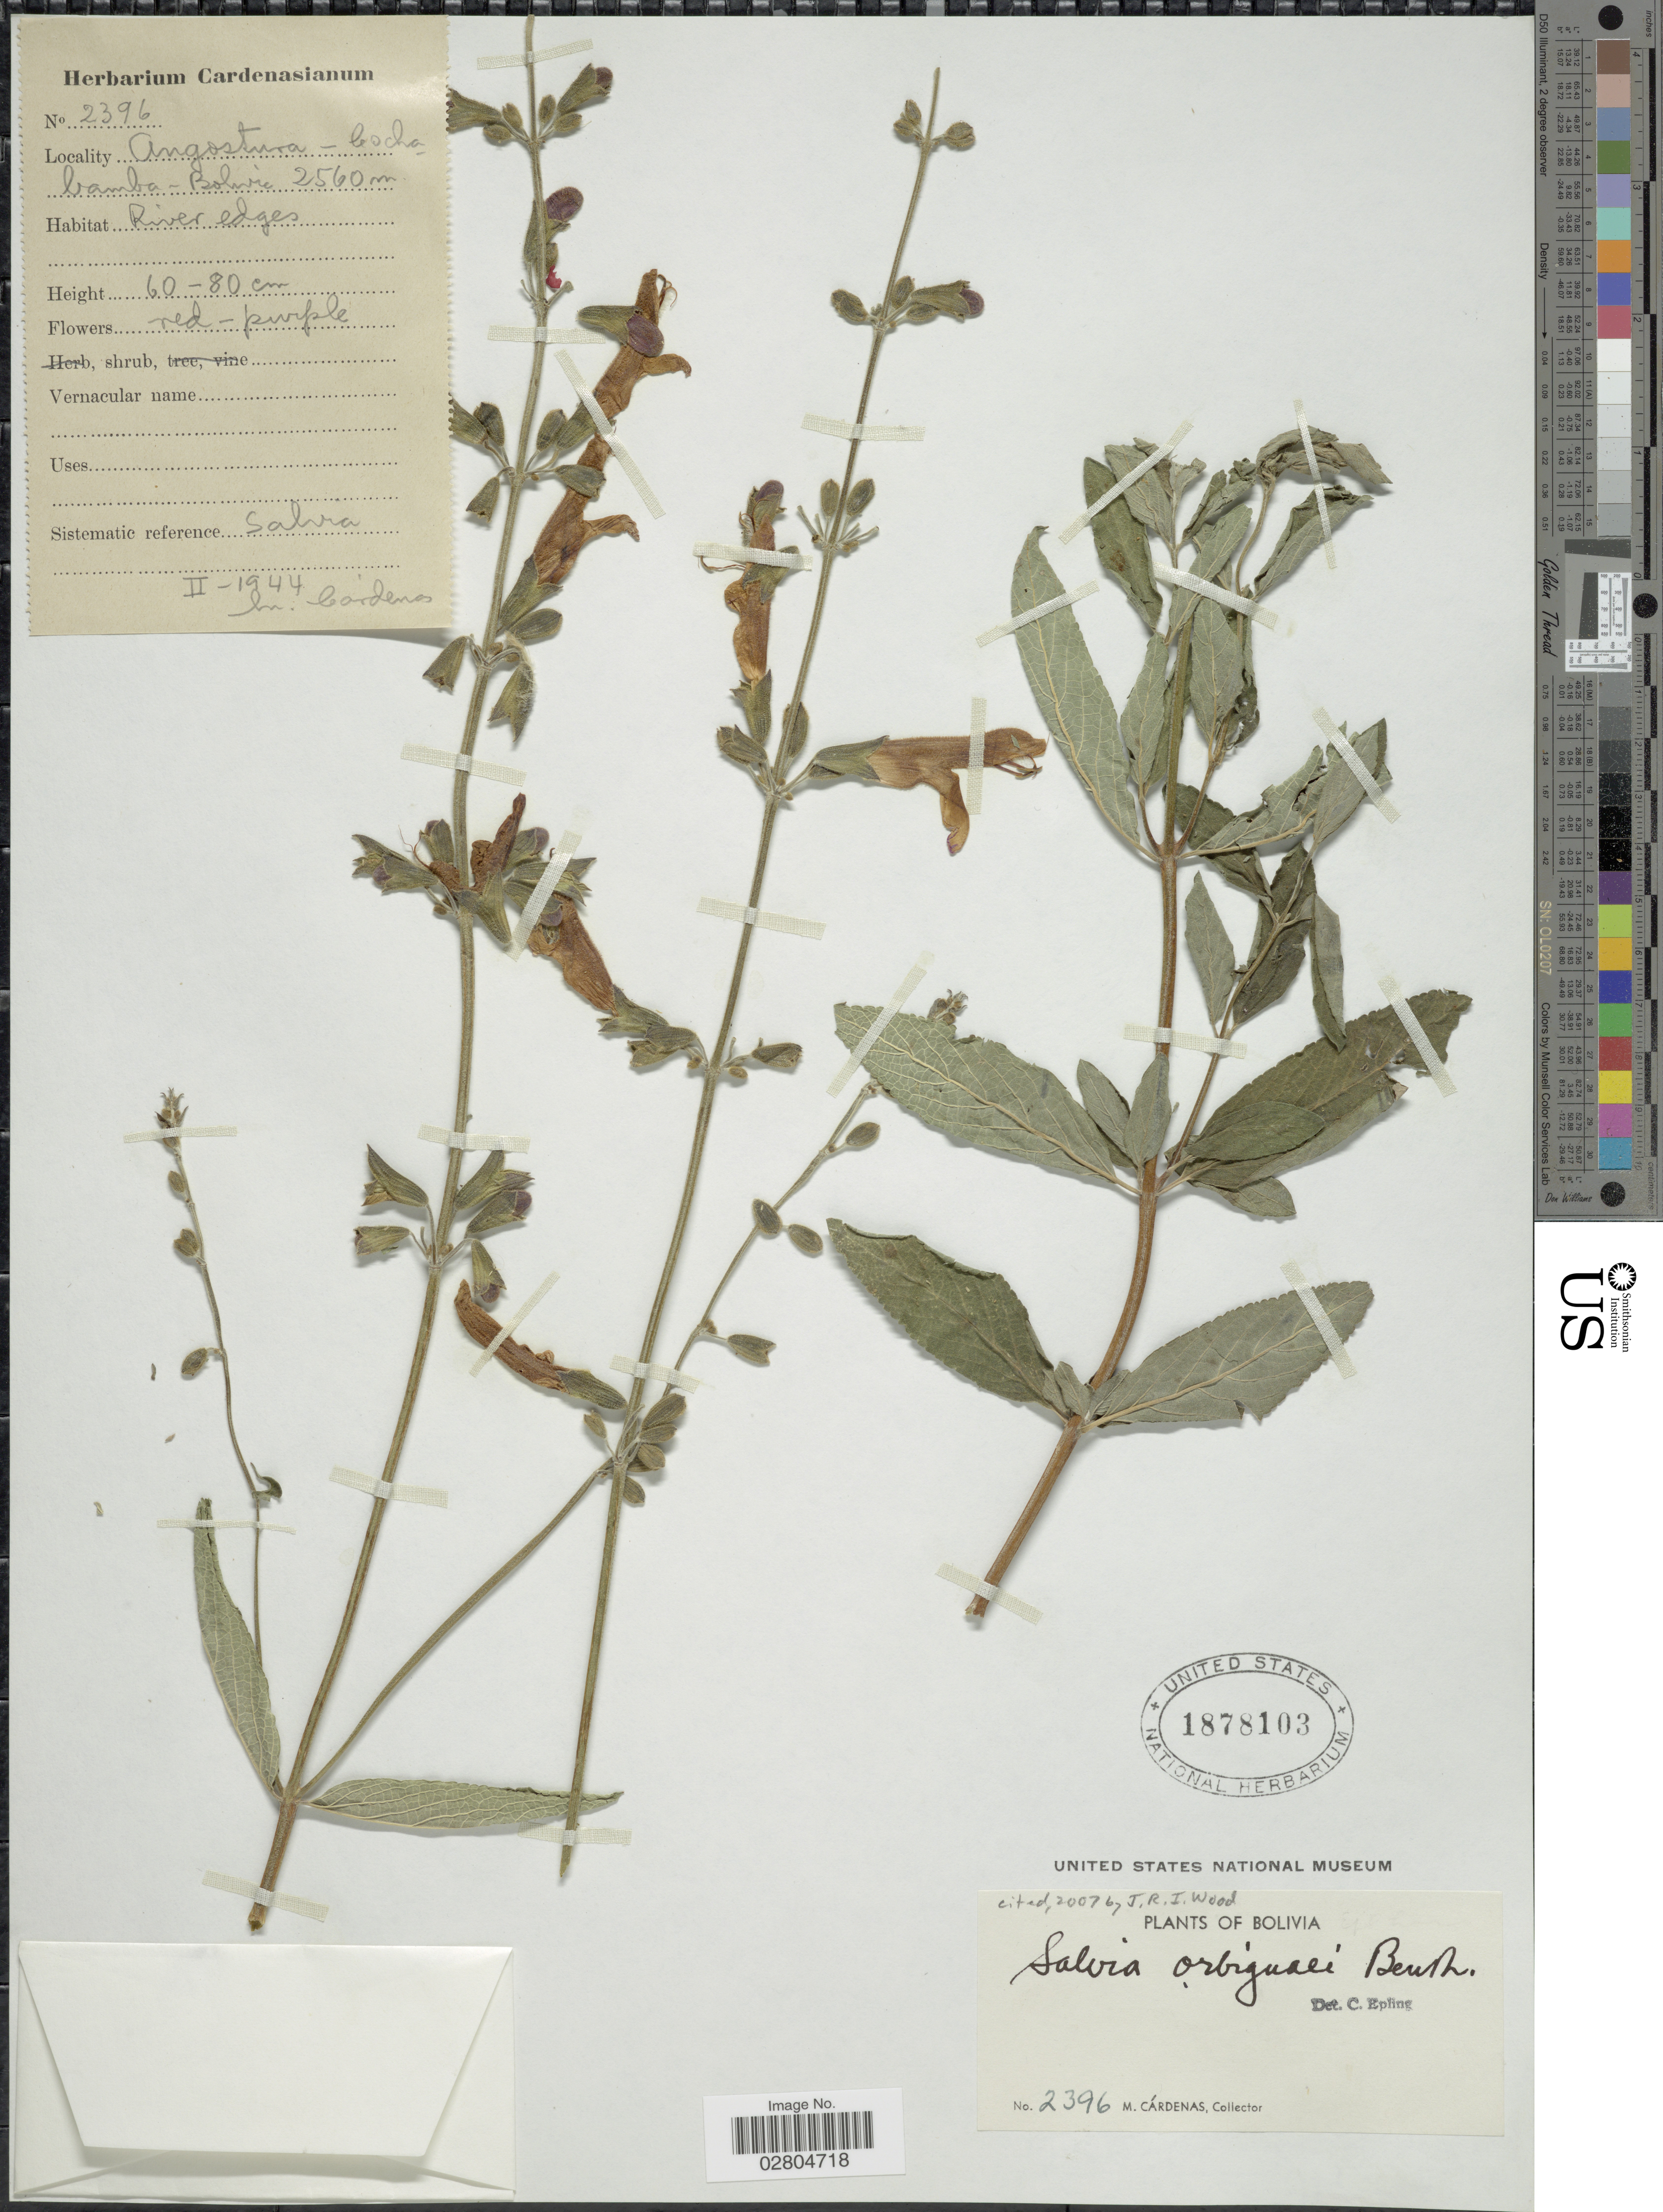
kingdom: Plantae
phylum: Tracheophyta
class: Magnoliopsida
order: Lamiales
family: Lamiaceae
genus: Salvia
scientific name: Salvia orbignaei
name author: Benth.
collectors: M. Cárdenas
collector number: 2396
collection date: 1944-02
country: Bolivia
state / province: Cochabamba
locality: Angostura.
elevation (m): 2560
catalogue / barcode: US 1878103